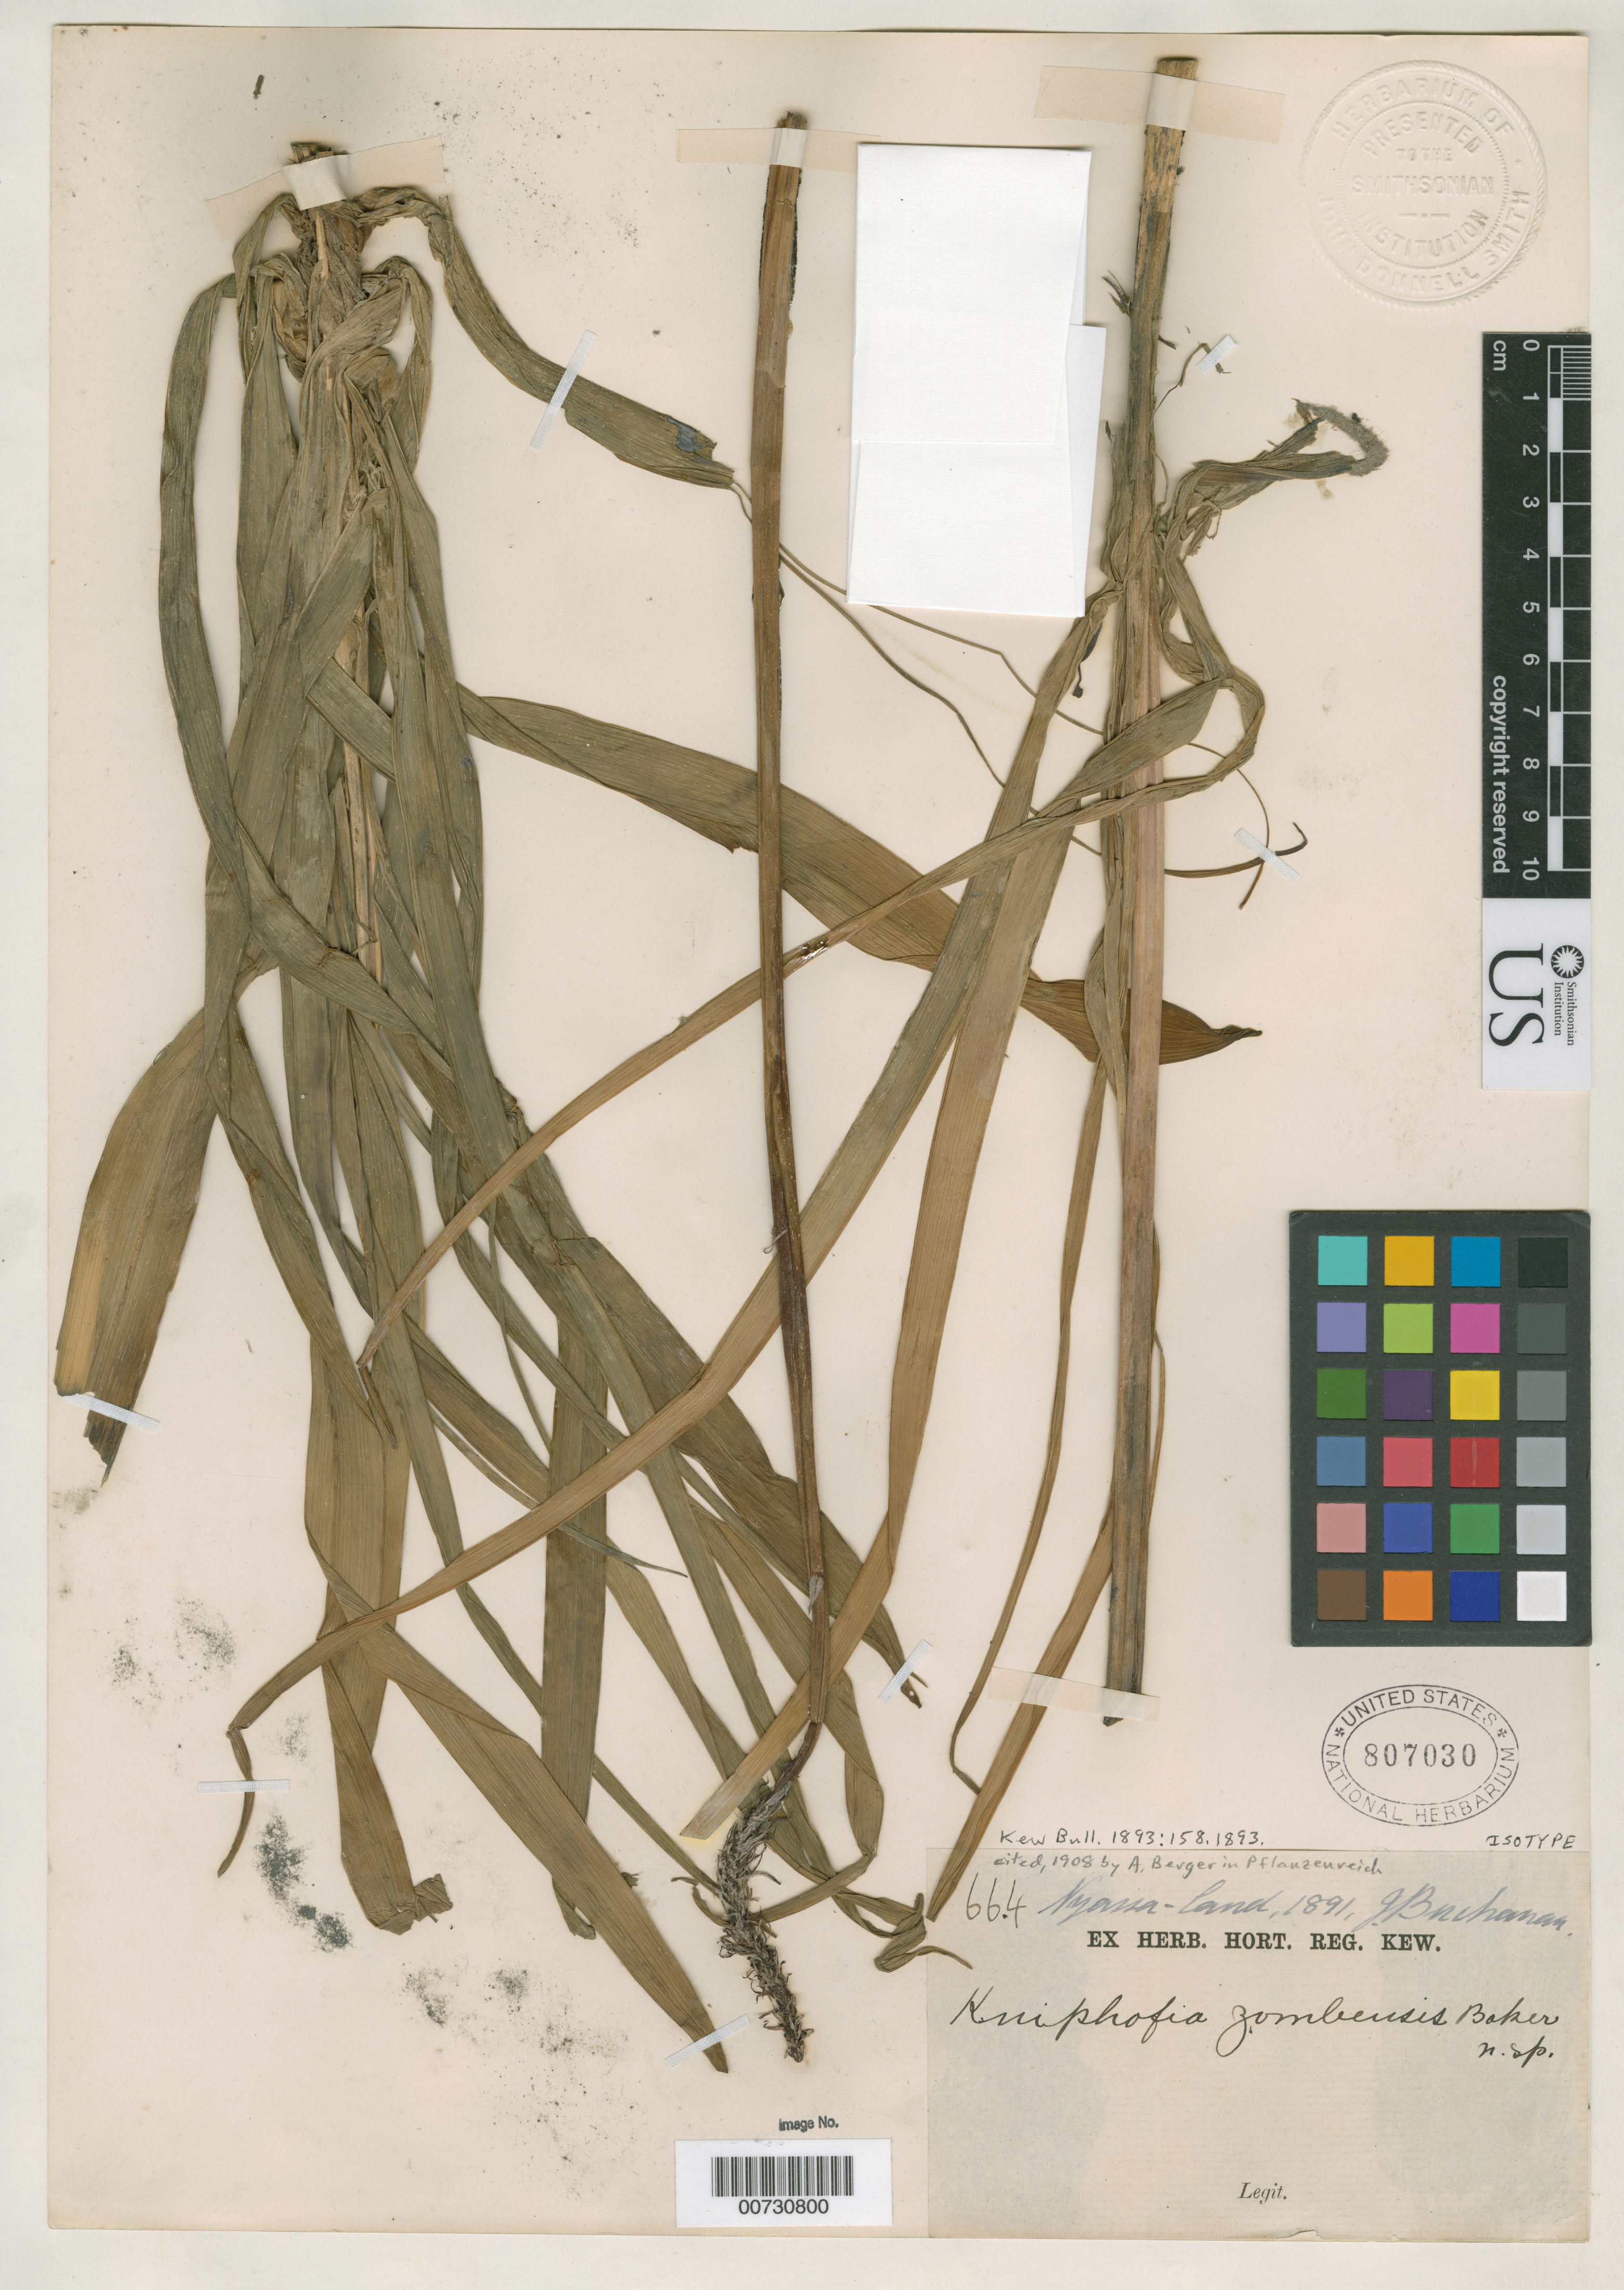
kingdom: Plantae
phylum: Tracheophyta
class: Liliopsida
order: Asparagales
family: Asphodelaceae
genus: Kniphofia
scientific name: Kniphofia zombensis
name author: Baker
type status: Isotype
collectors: J. Buchanan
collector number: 664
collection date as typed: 1891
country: Malawi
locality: Nyassa-land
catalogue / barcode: US 807030